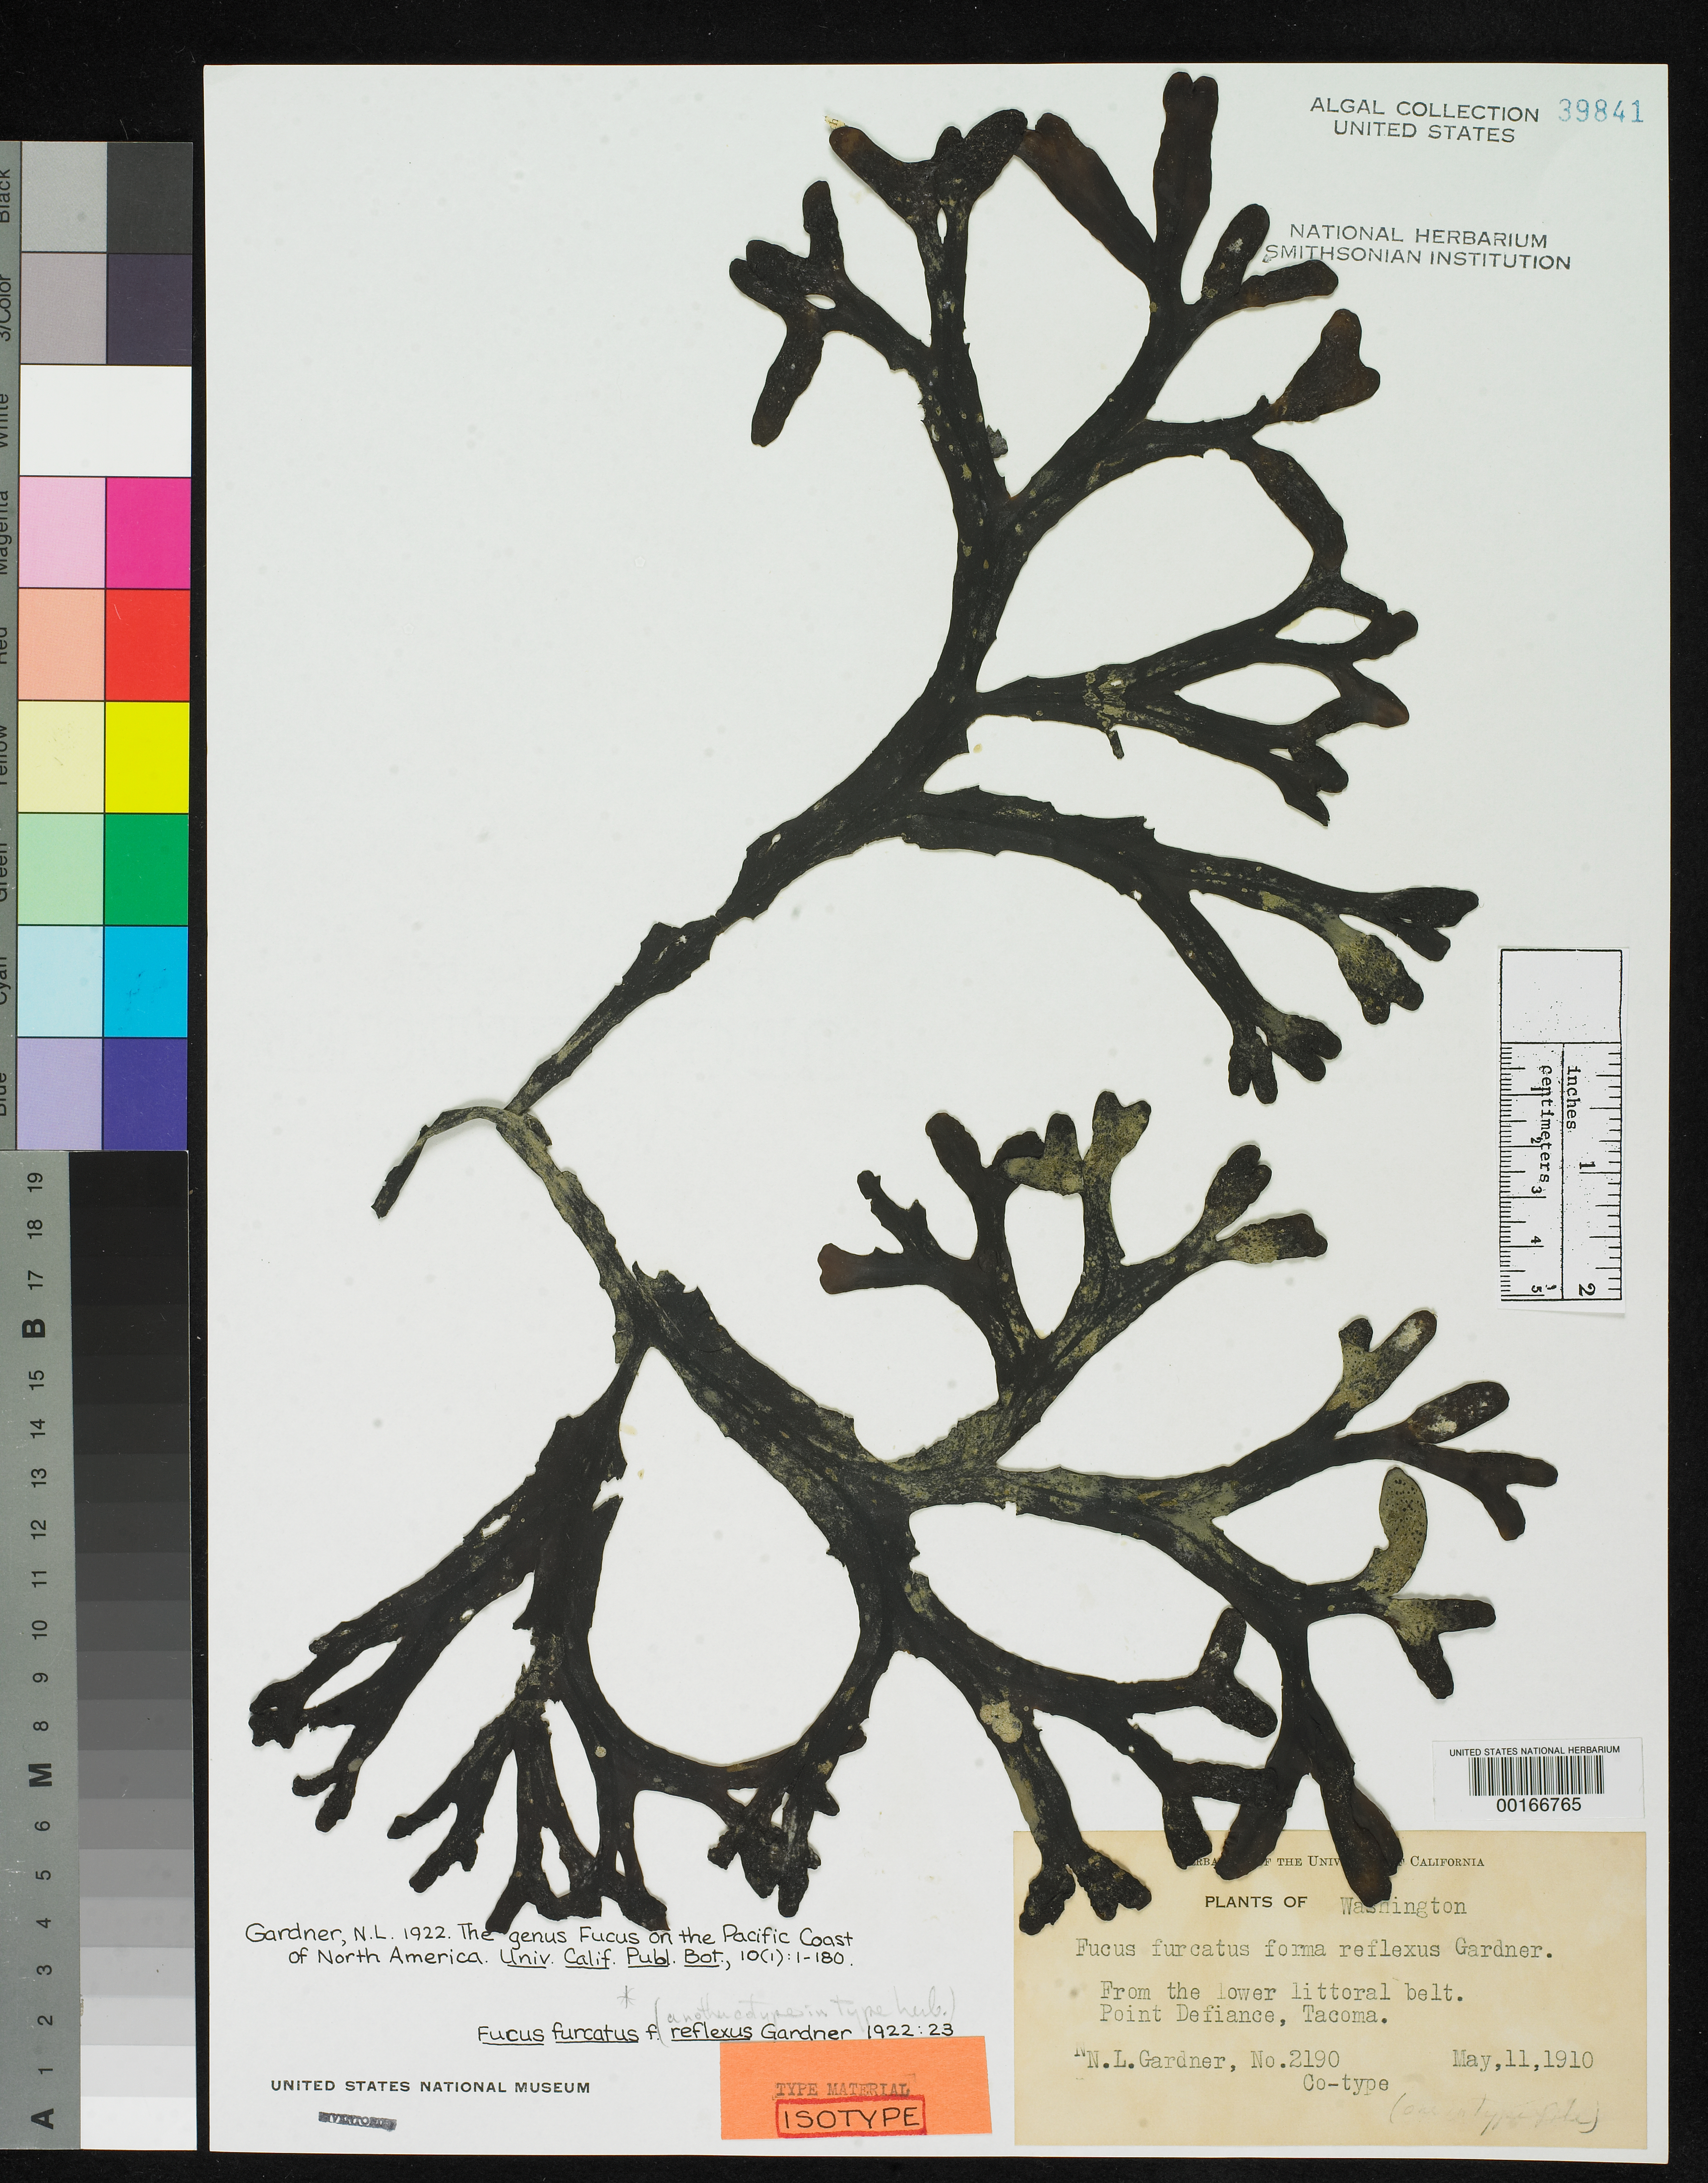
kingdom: Chromista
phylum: Ochrophyta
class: Phaeophyceae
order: Fucales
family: Fucaceae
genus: Fucus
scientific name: Fucus furcatus f. reflexus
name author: N.L. Gardner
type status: Isotype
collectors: N. Gardner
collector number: NLG 2190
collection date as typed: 11 May 1910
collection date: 1910-05-11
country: United States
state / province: Washington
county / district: Pierce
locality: Point Defiance, Tacoma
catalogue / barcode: US 39841